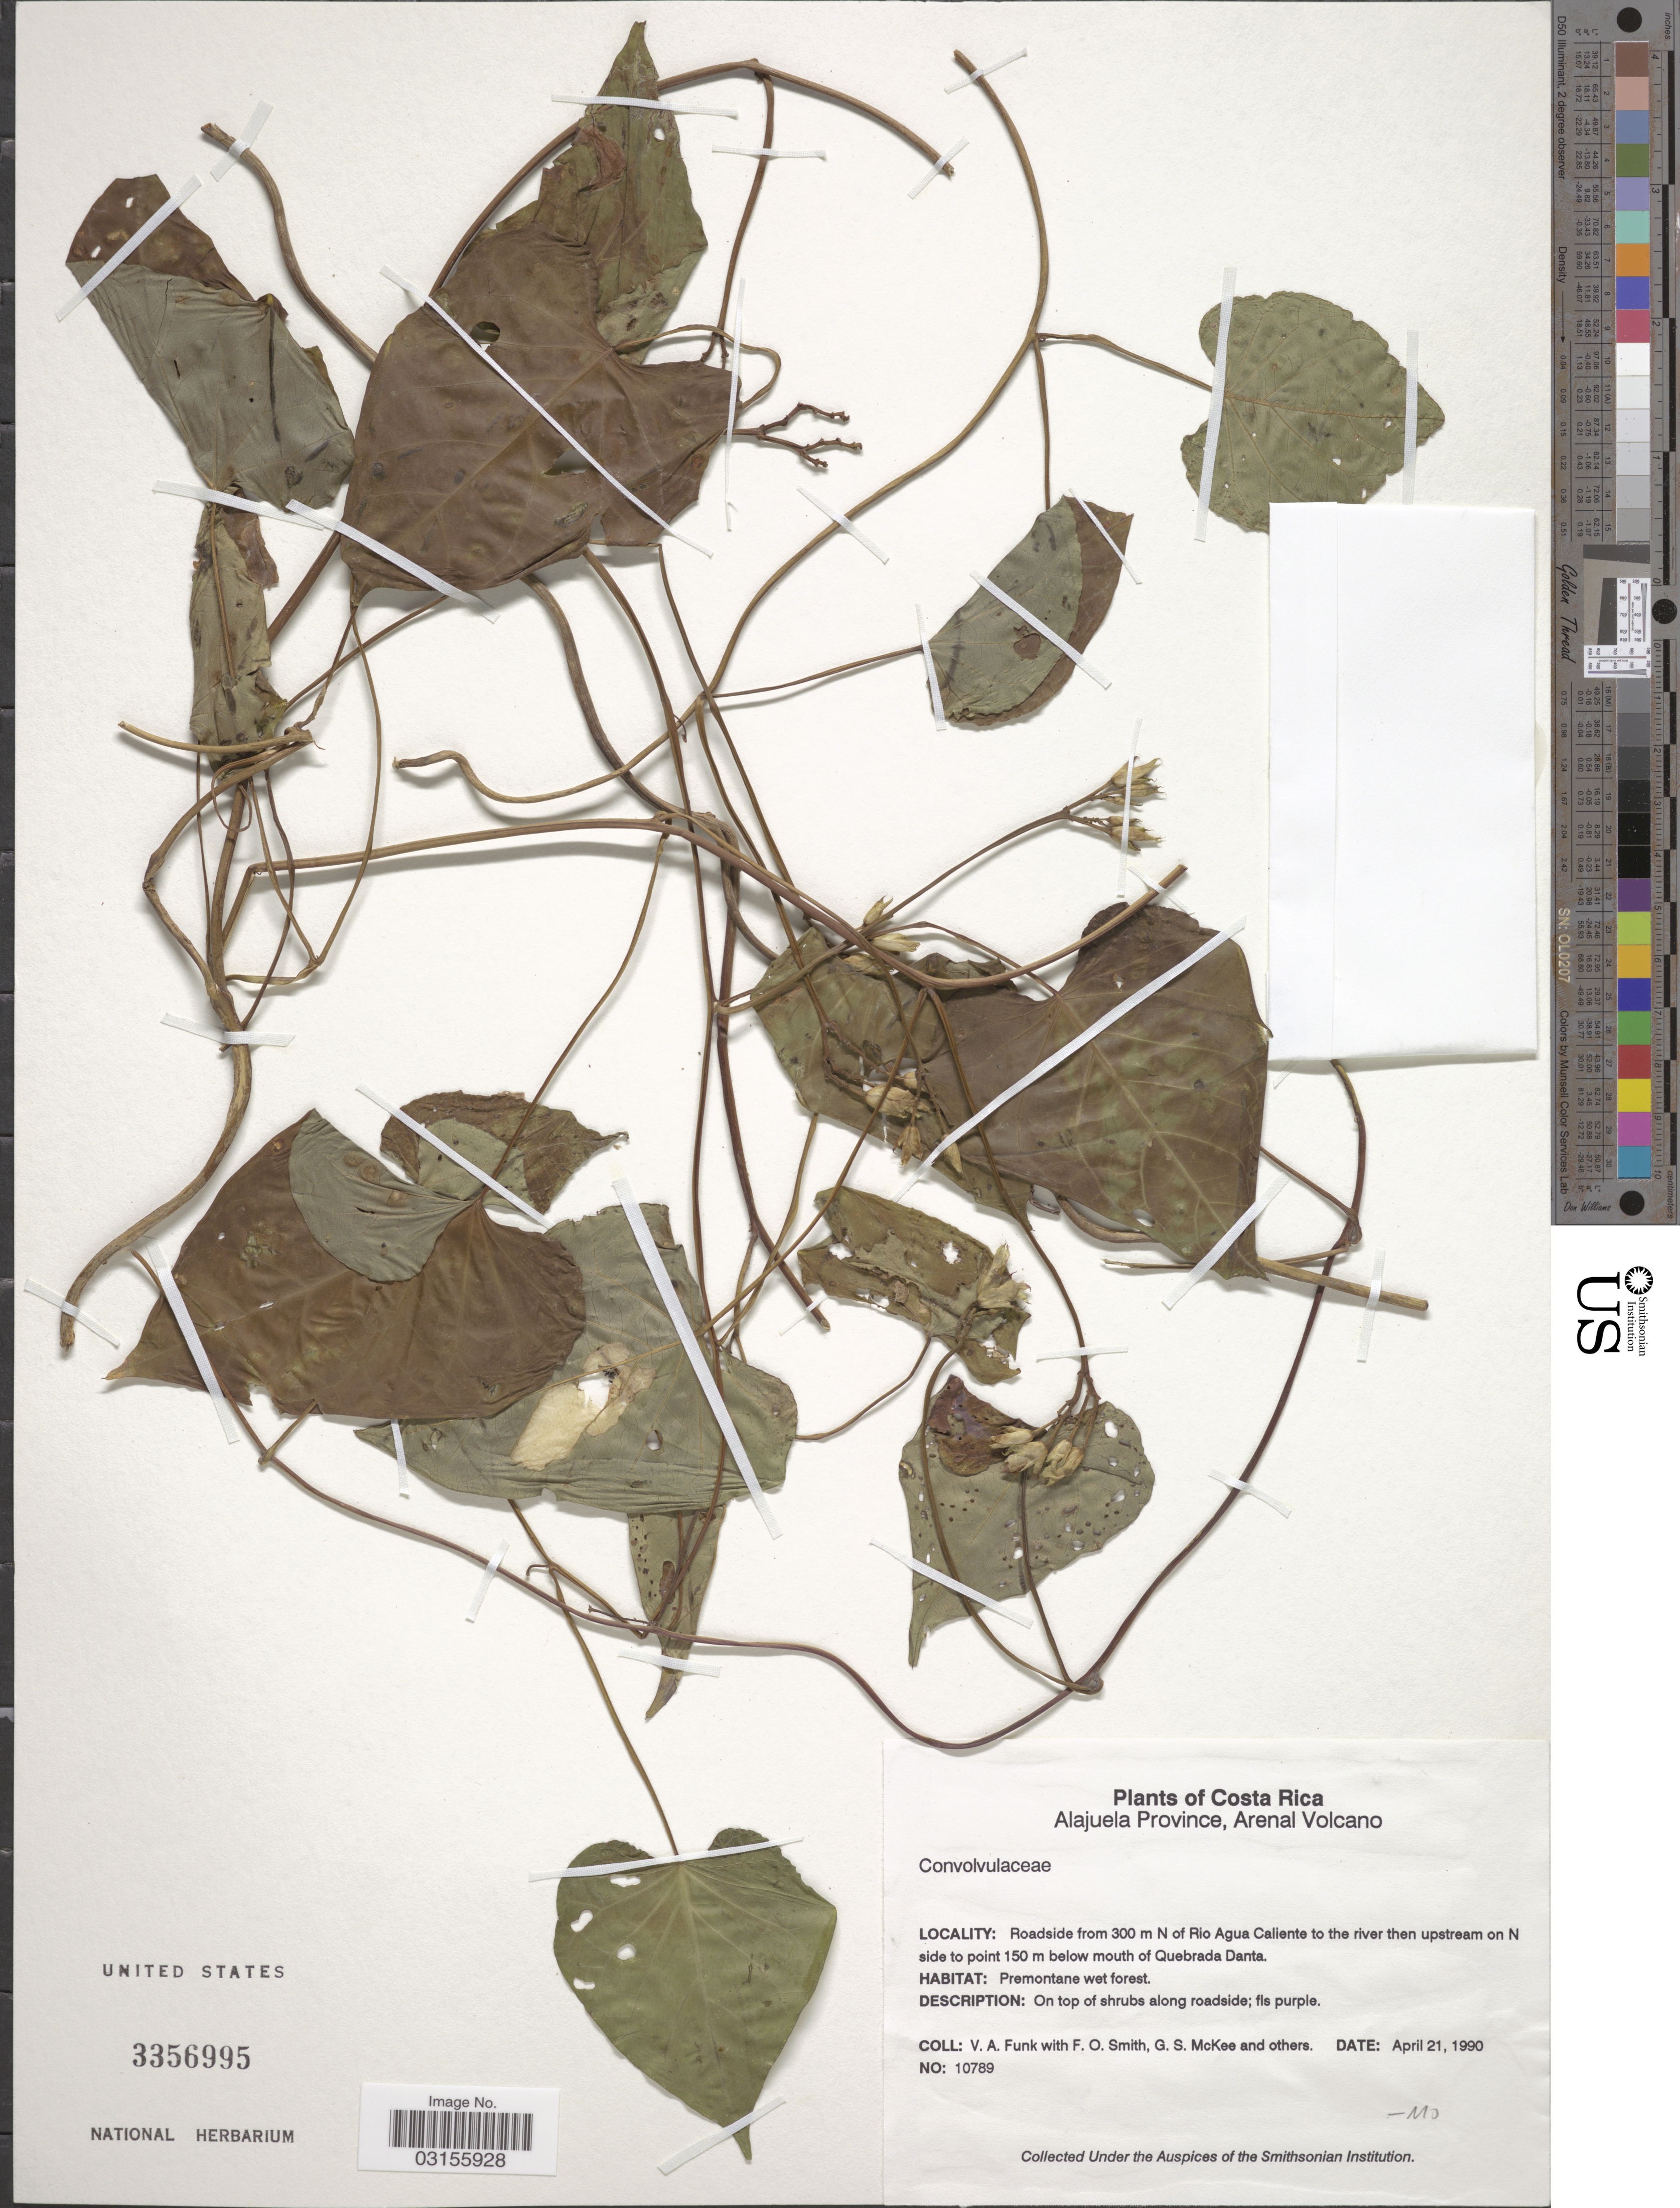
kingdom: Plantae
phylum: Tracheophyta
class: Magnoliopsida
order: Solanales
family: Convolvulaceae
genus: Ipomoea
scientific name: Ipomoea trifida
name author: (Kunth) G. Don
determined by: Staples, G. W.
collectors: V. Funk, F. Smith, G. S. McKee & et al.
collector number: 10789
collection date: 1990-04-21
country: Costa Rica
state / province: Alajuela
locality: Arenal Volcano. Roadside from 300 m N of Rio Agua Caliente to the river then upstream on N side to point 150 m below mouth of Quebrada Danta.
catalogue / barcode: US 3356995